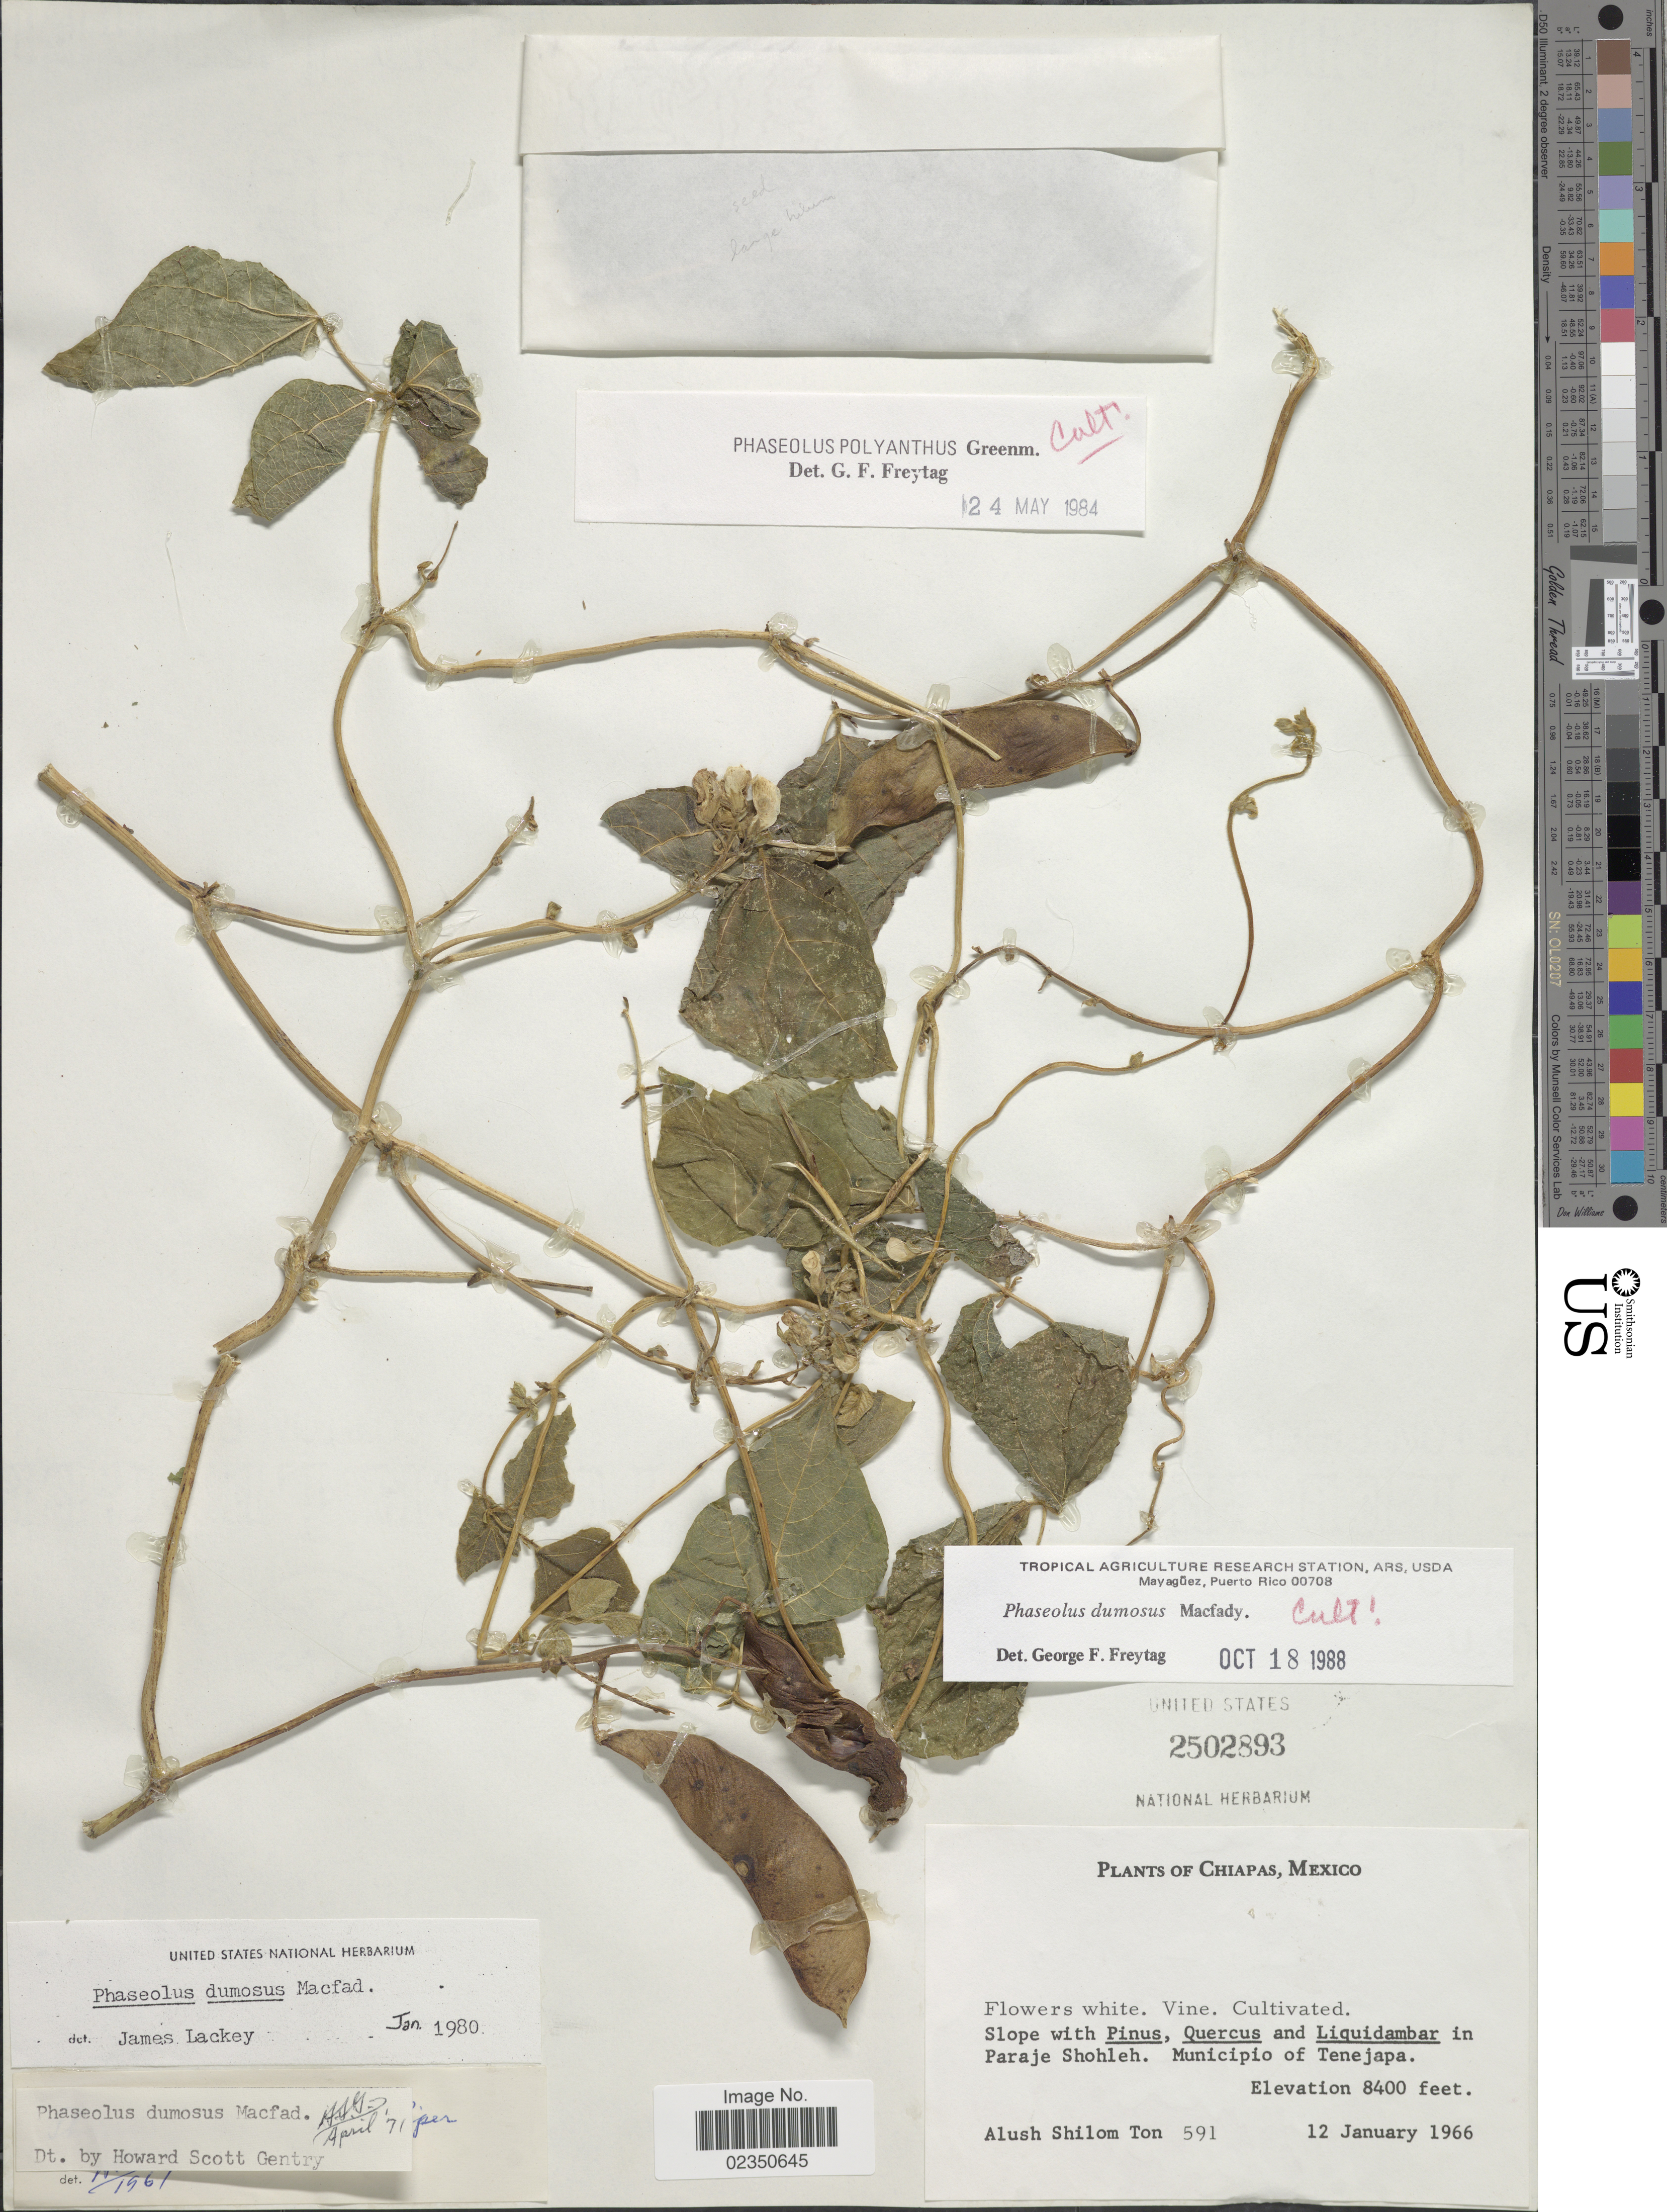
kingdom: Plantae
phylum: Tracheophyta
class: Magnoliopsida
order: Fabales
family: Fabaceae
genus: Phaseolus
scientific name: Phaseolus dumosus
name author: Macfad.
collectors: A. M. Ton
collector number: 591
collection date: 1966-01-12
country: Mexico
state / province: Chiapas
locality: Cultivated, slope in Paraje Shohleh, Municipio of Tenejapa.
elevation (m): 2560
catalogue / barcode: US 2502893